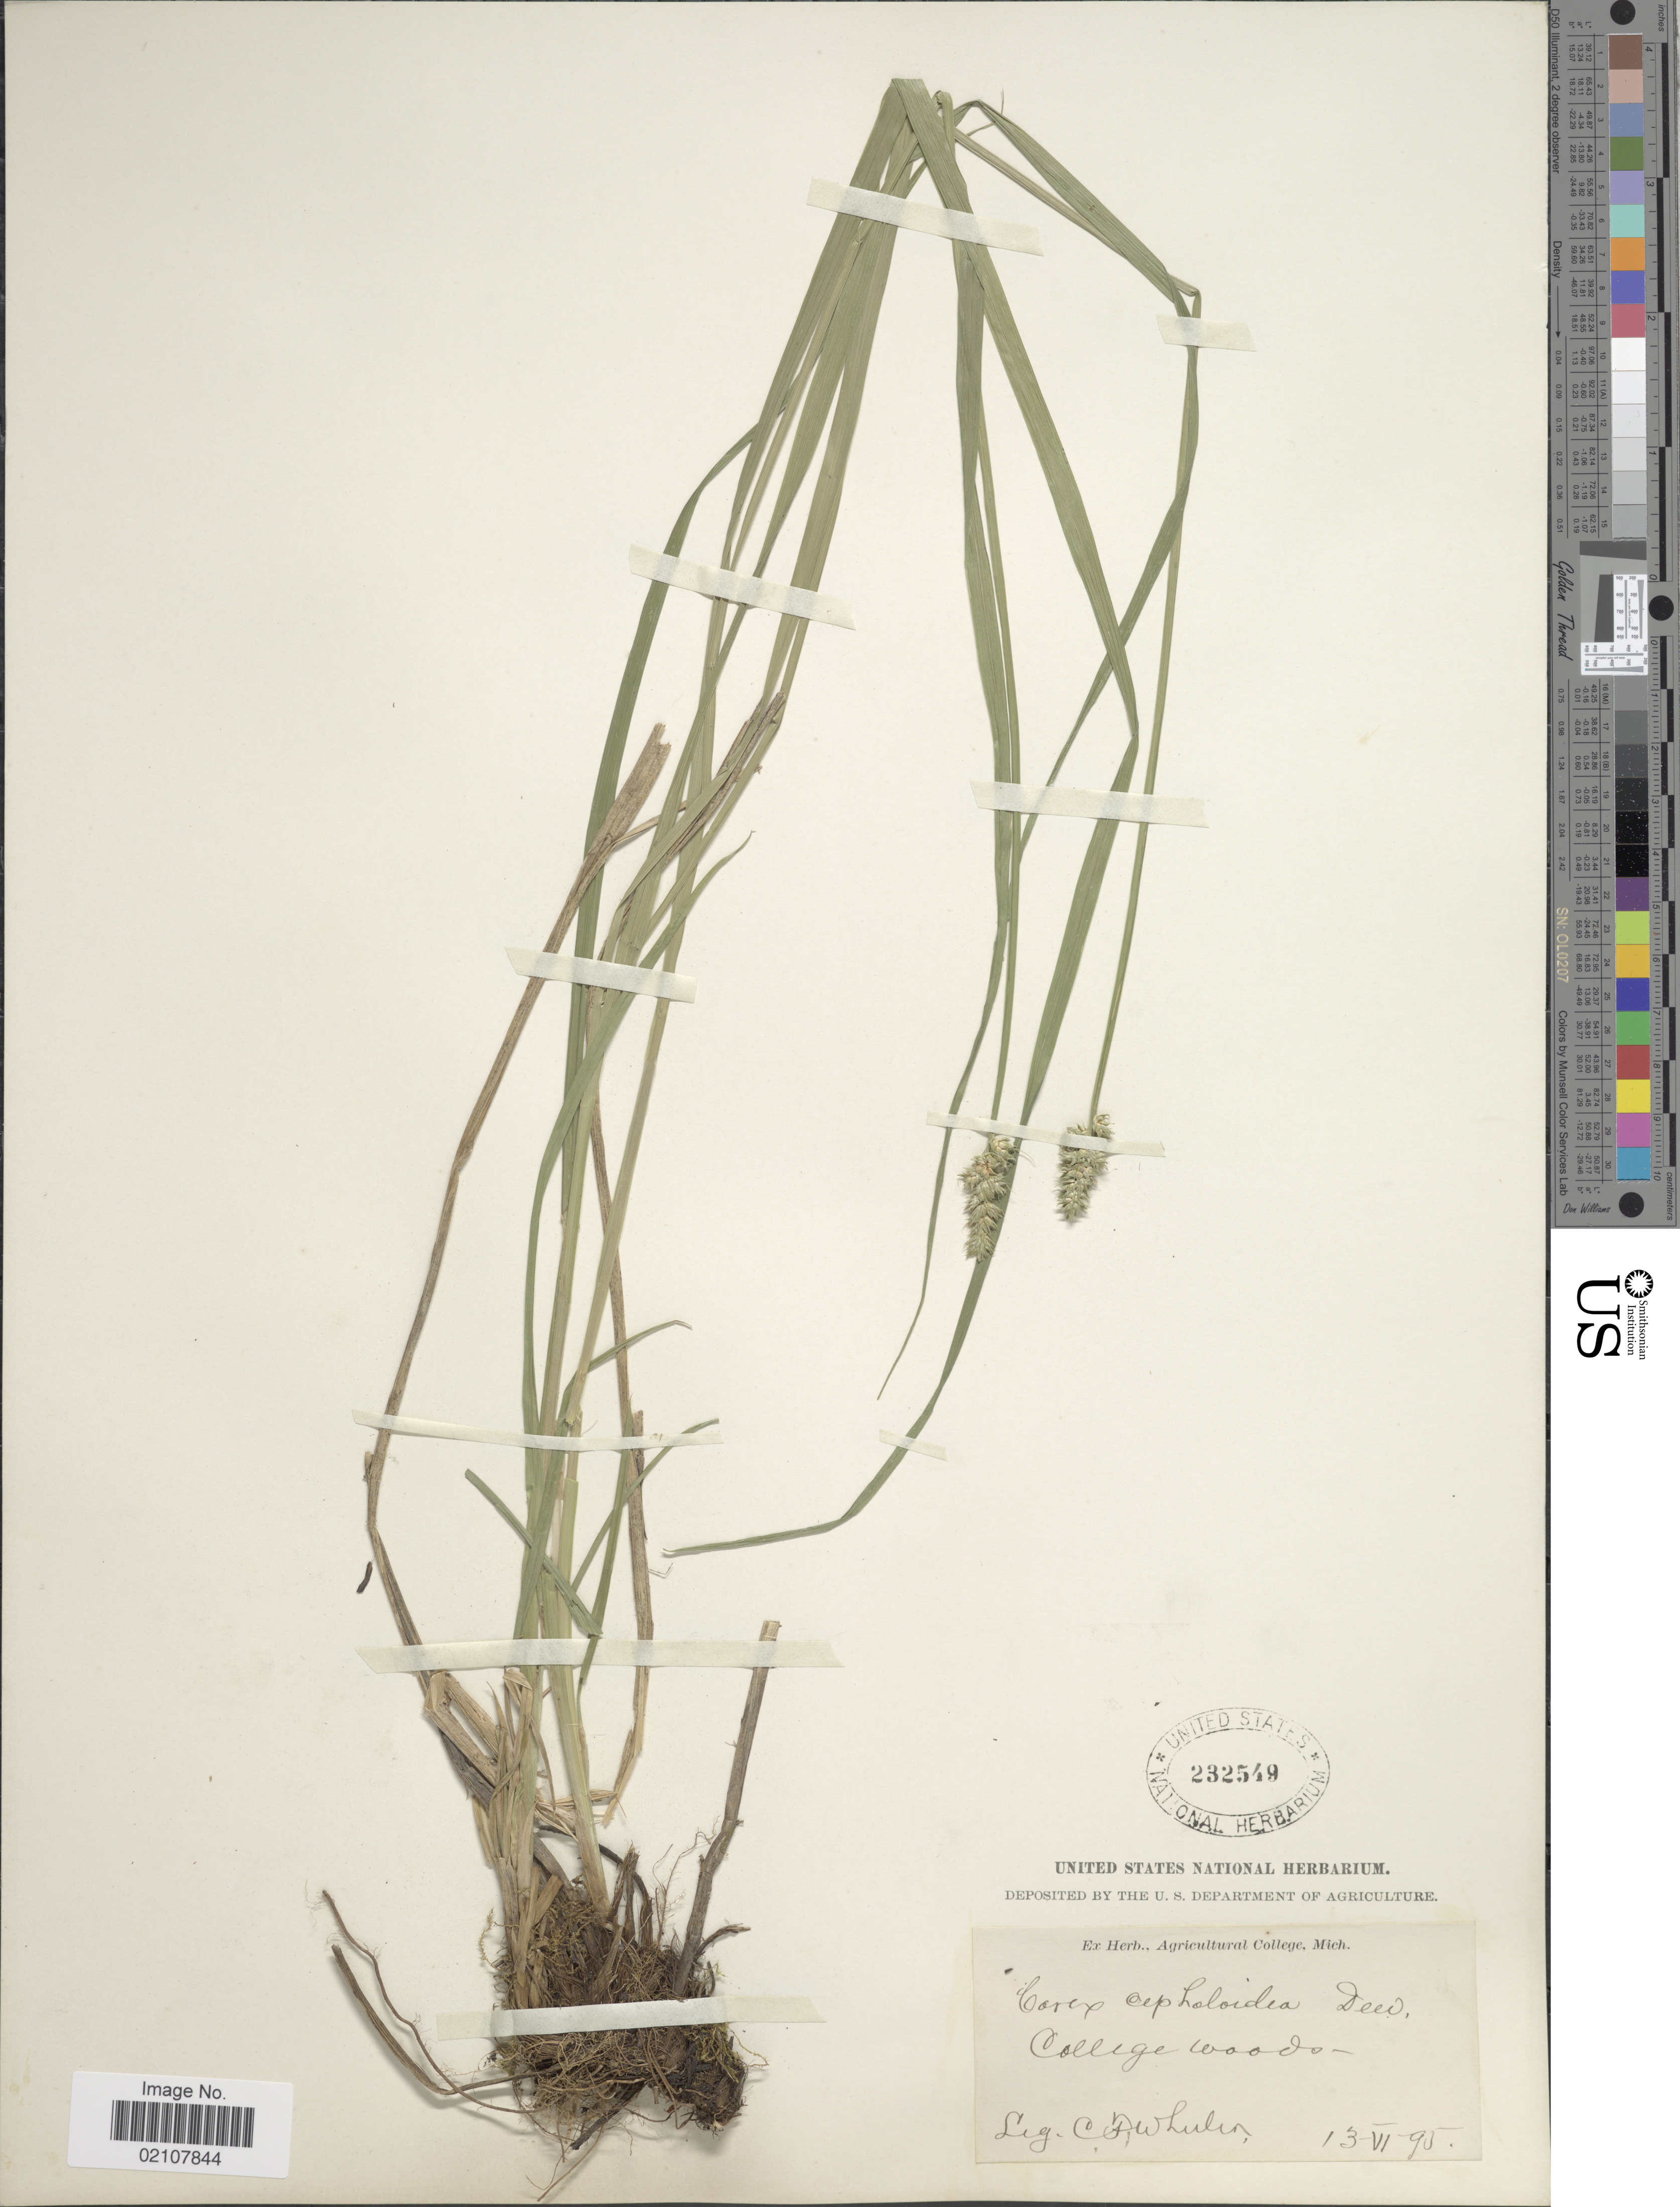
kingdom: Plantae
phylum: Tracheophyta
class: Liliopsida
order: Poales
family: Cyperaceae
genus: Carex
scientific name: Carex cephaloidea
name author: (Dewey) Dewey ex Boott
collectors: C. Wheeler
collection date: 1895-06-13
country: United States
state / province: Michigan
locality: College woods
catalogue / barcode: US 232549